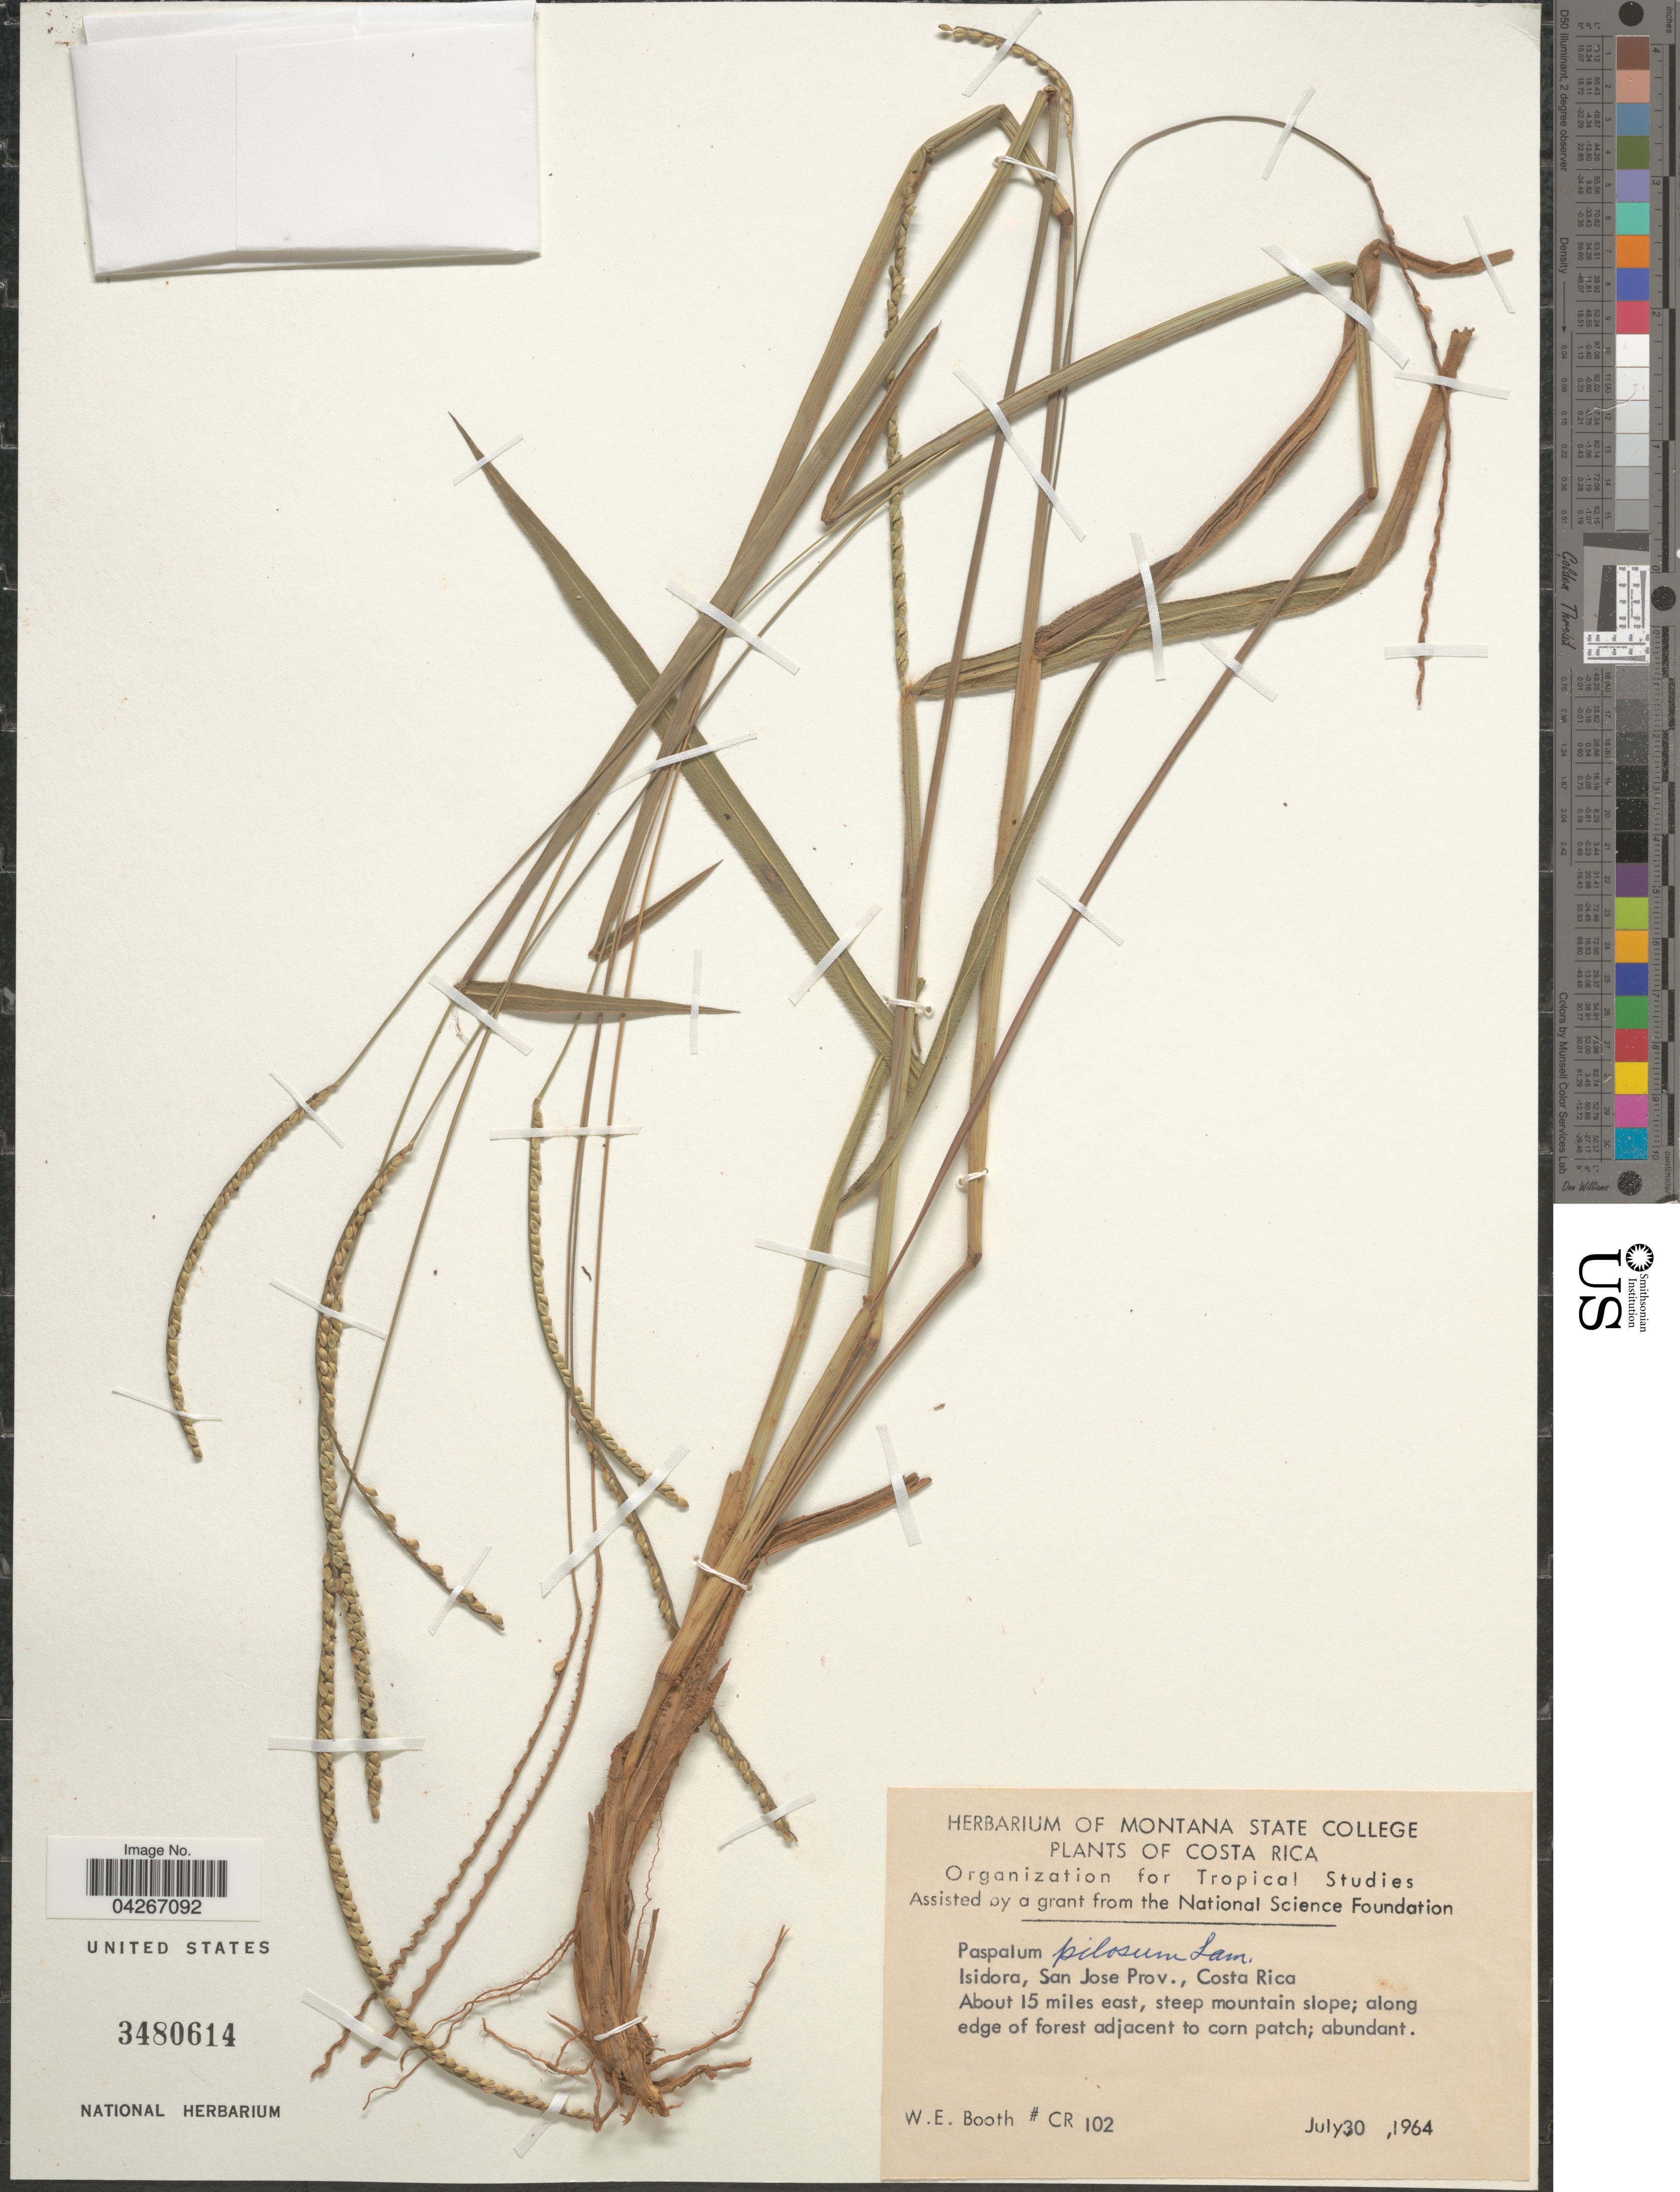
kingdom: Plantae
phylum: Tracheophyta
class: Liliopsida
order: Poales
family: Poaceae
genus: Paspalum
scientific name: Paspalum pilosum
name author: Lam.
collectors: W. Booth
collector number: CR 102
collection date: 1964-07-30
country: Costa Rica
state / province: San José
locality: Isidora. About 15 miles east, steep mountain slope; along edge of forest adjacent to corn patch.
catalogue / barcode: US 3480614